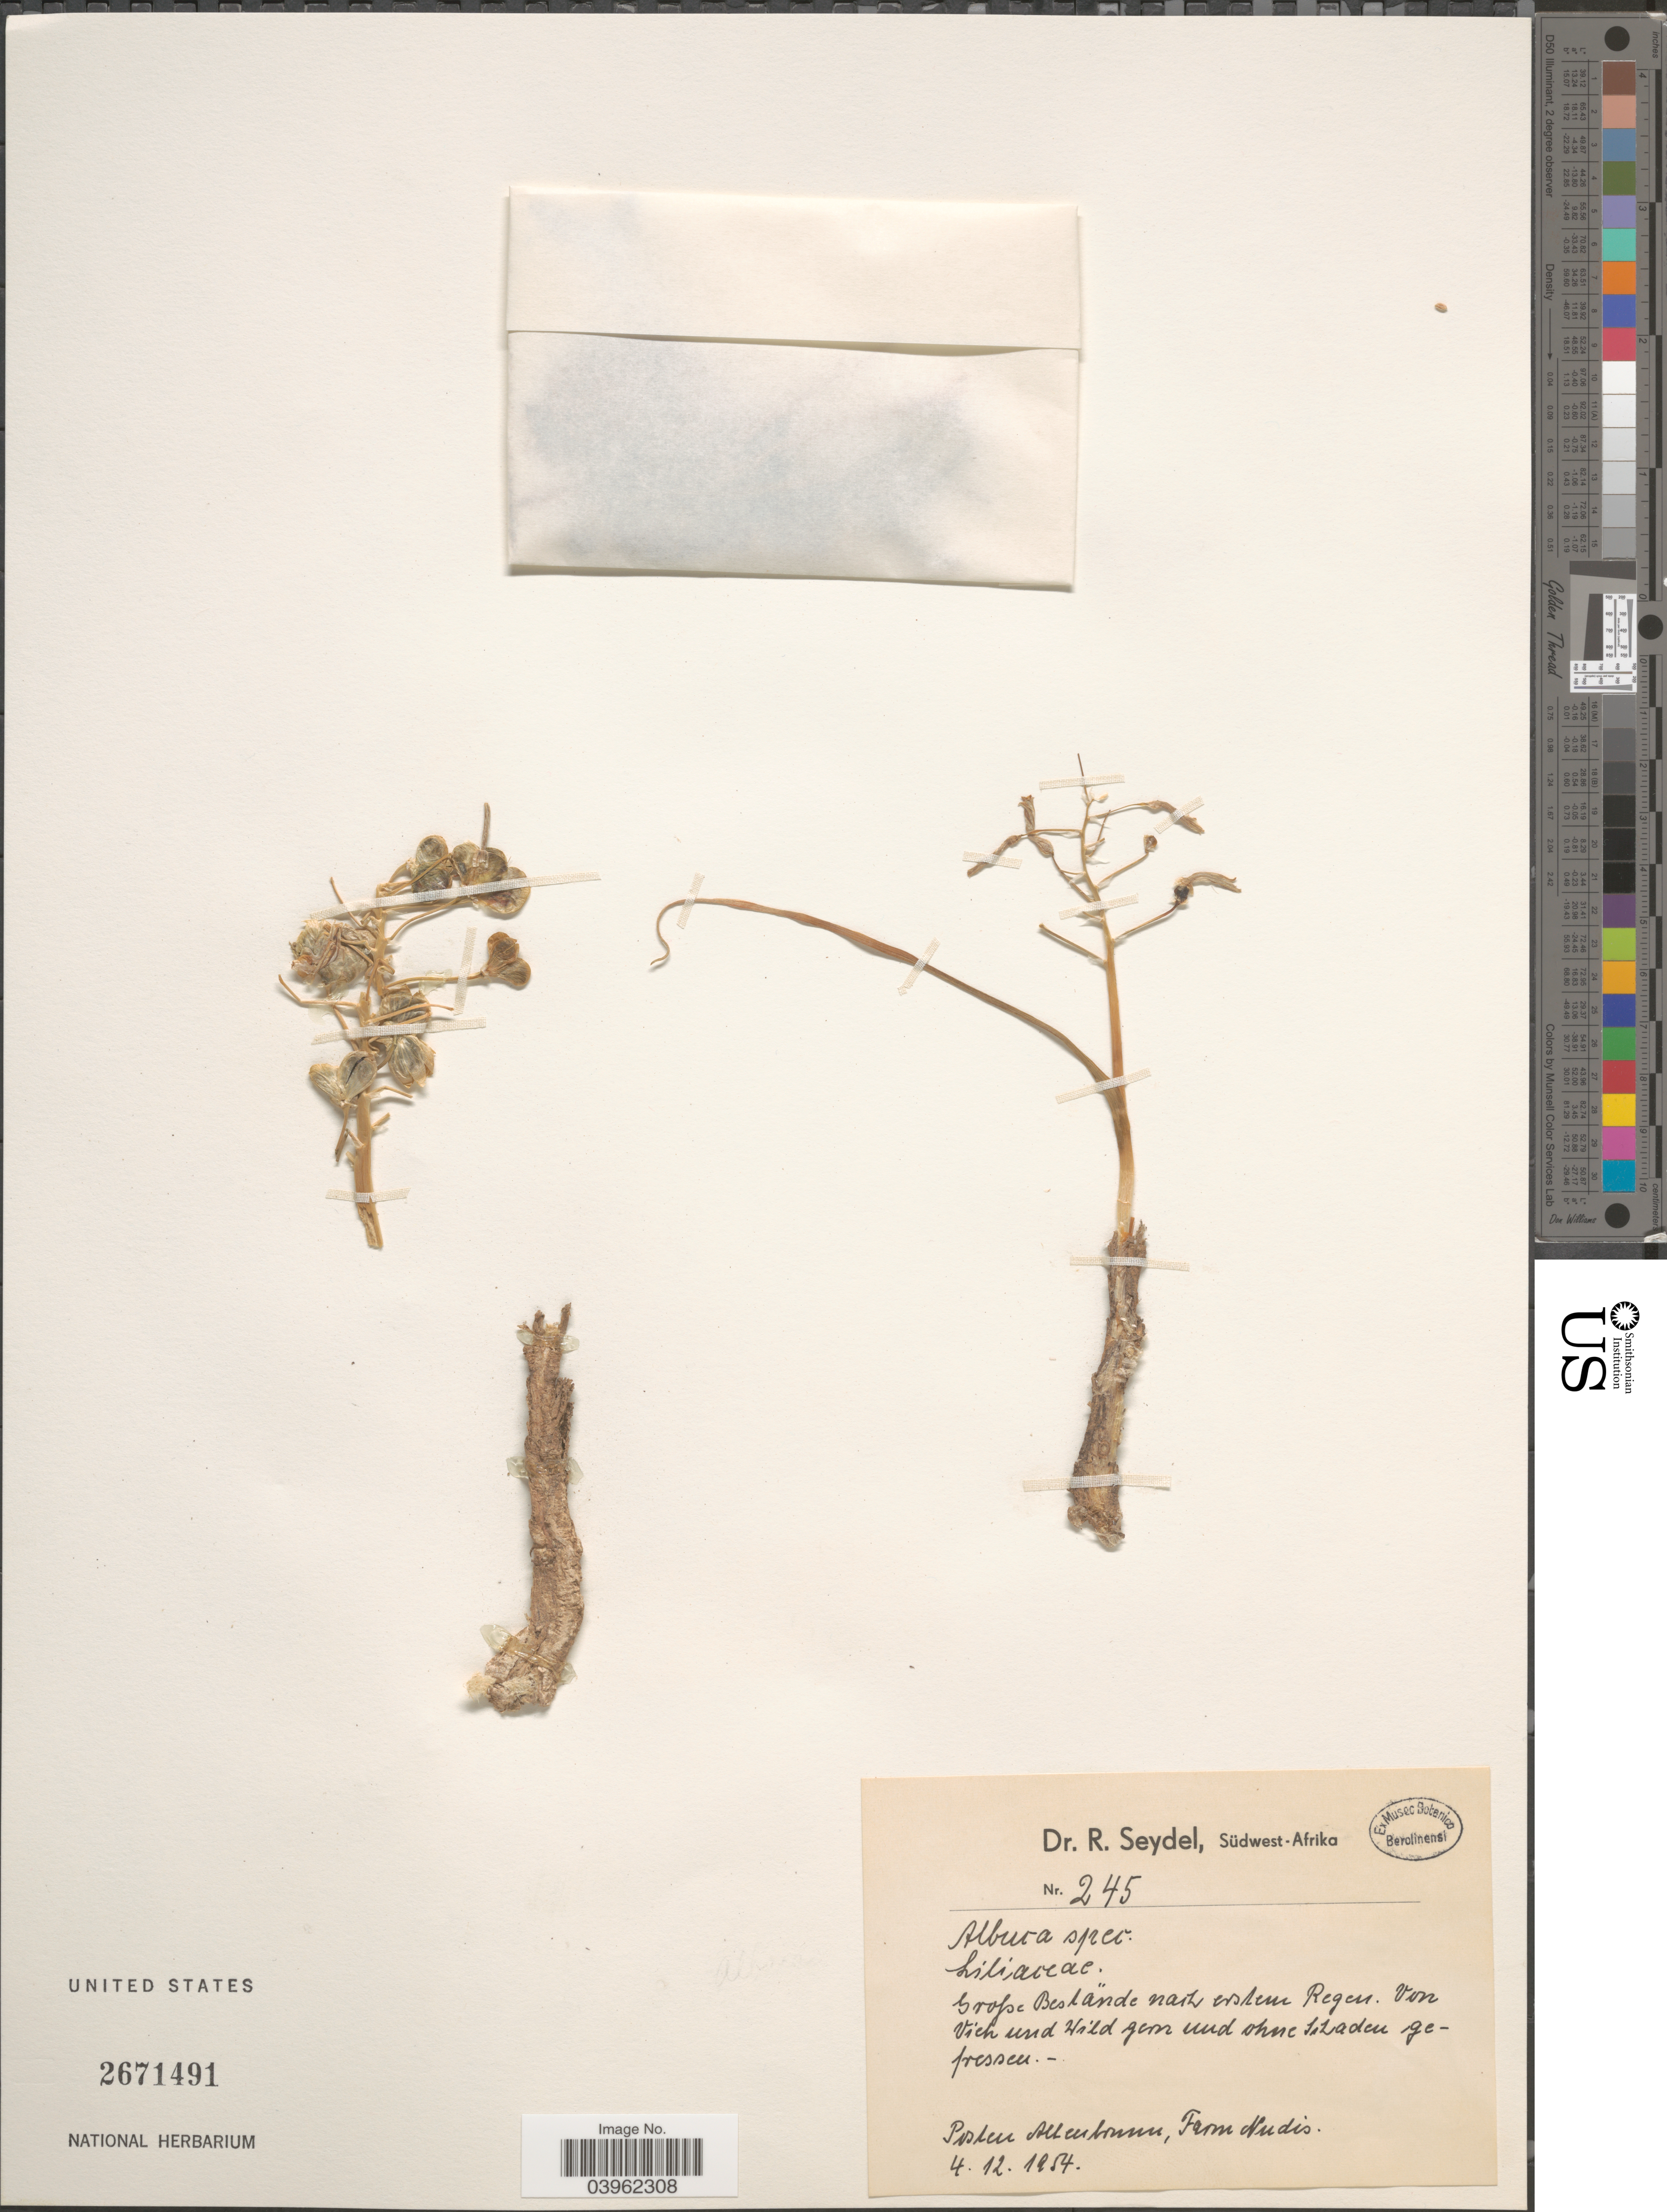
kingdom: Plantae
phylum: Tracheophyta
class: Liliopsida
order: Asparagales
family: Asparagaceae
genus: Albuca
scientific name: Albuca sp.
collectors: R. Seydel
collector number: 245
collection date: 1954-12-04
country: Namibia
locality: Südwest-Afrika. Posten Allenbonner, Farm Nudis.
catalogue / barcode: US 2671491